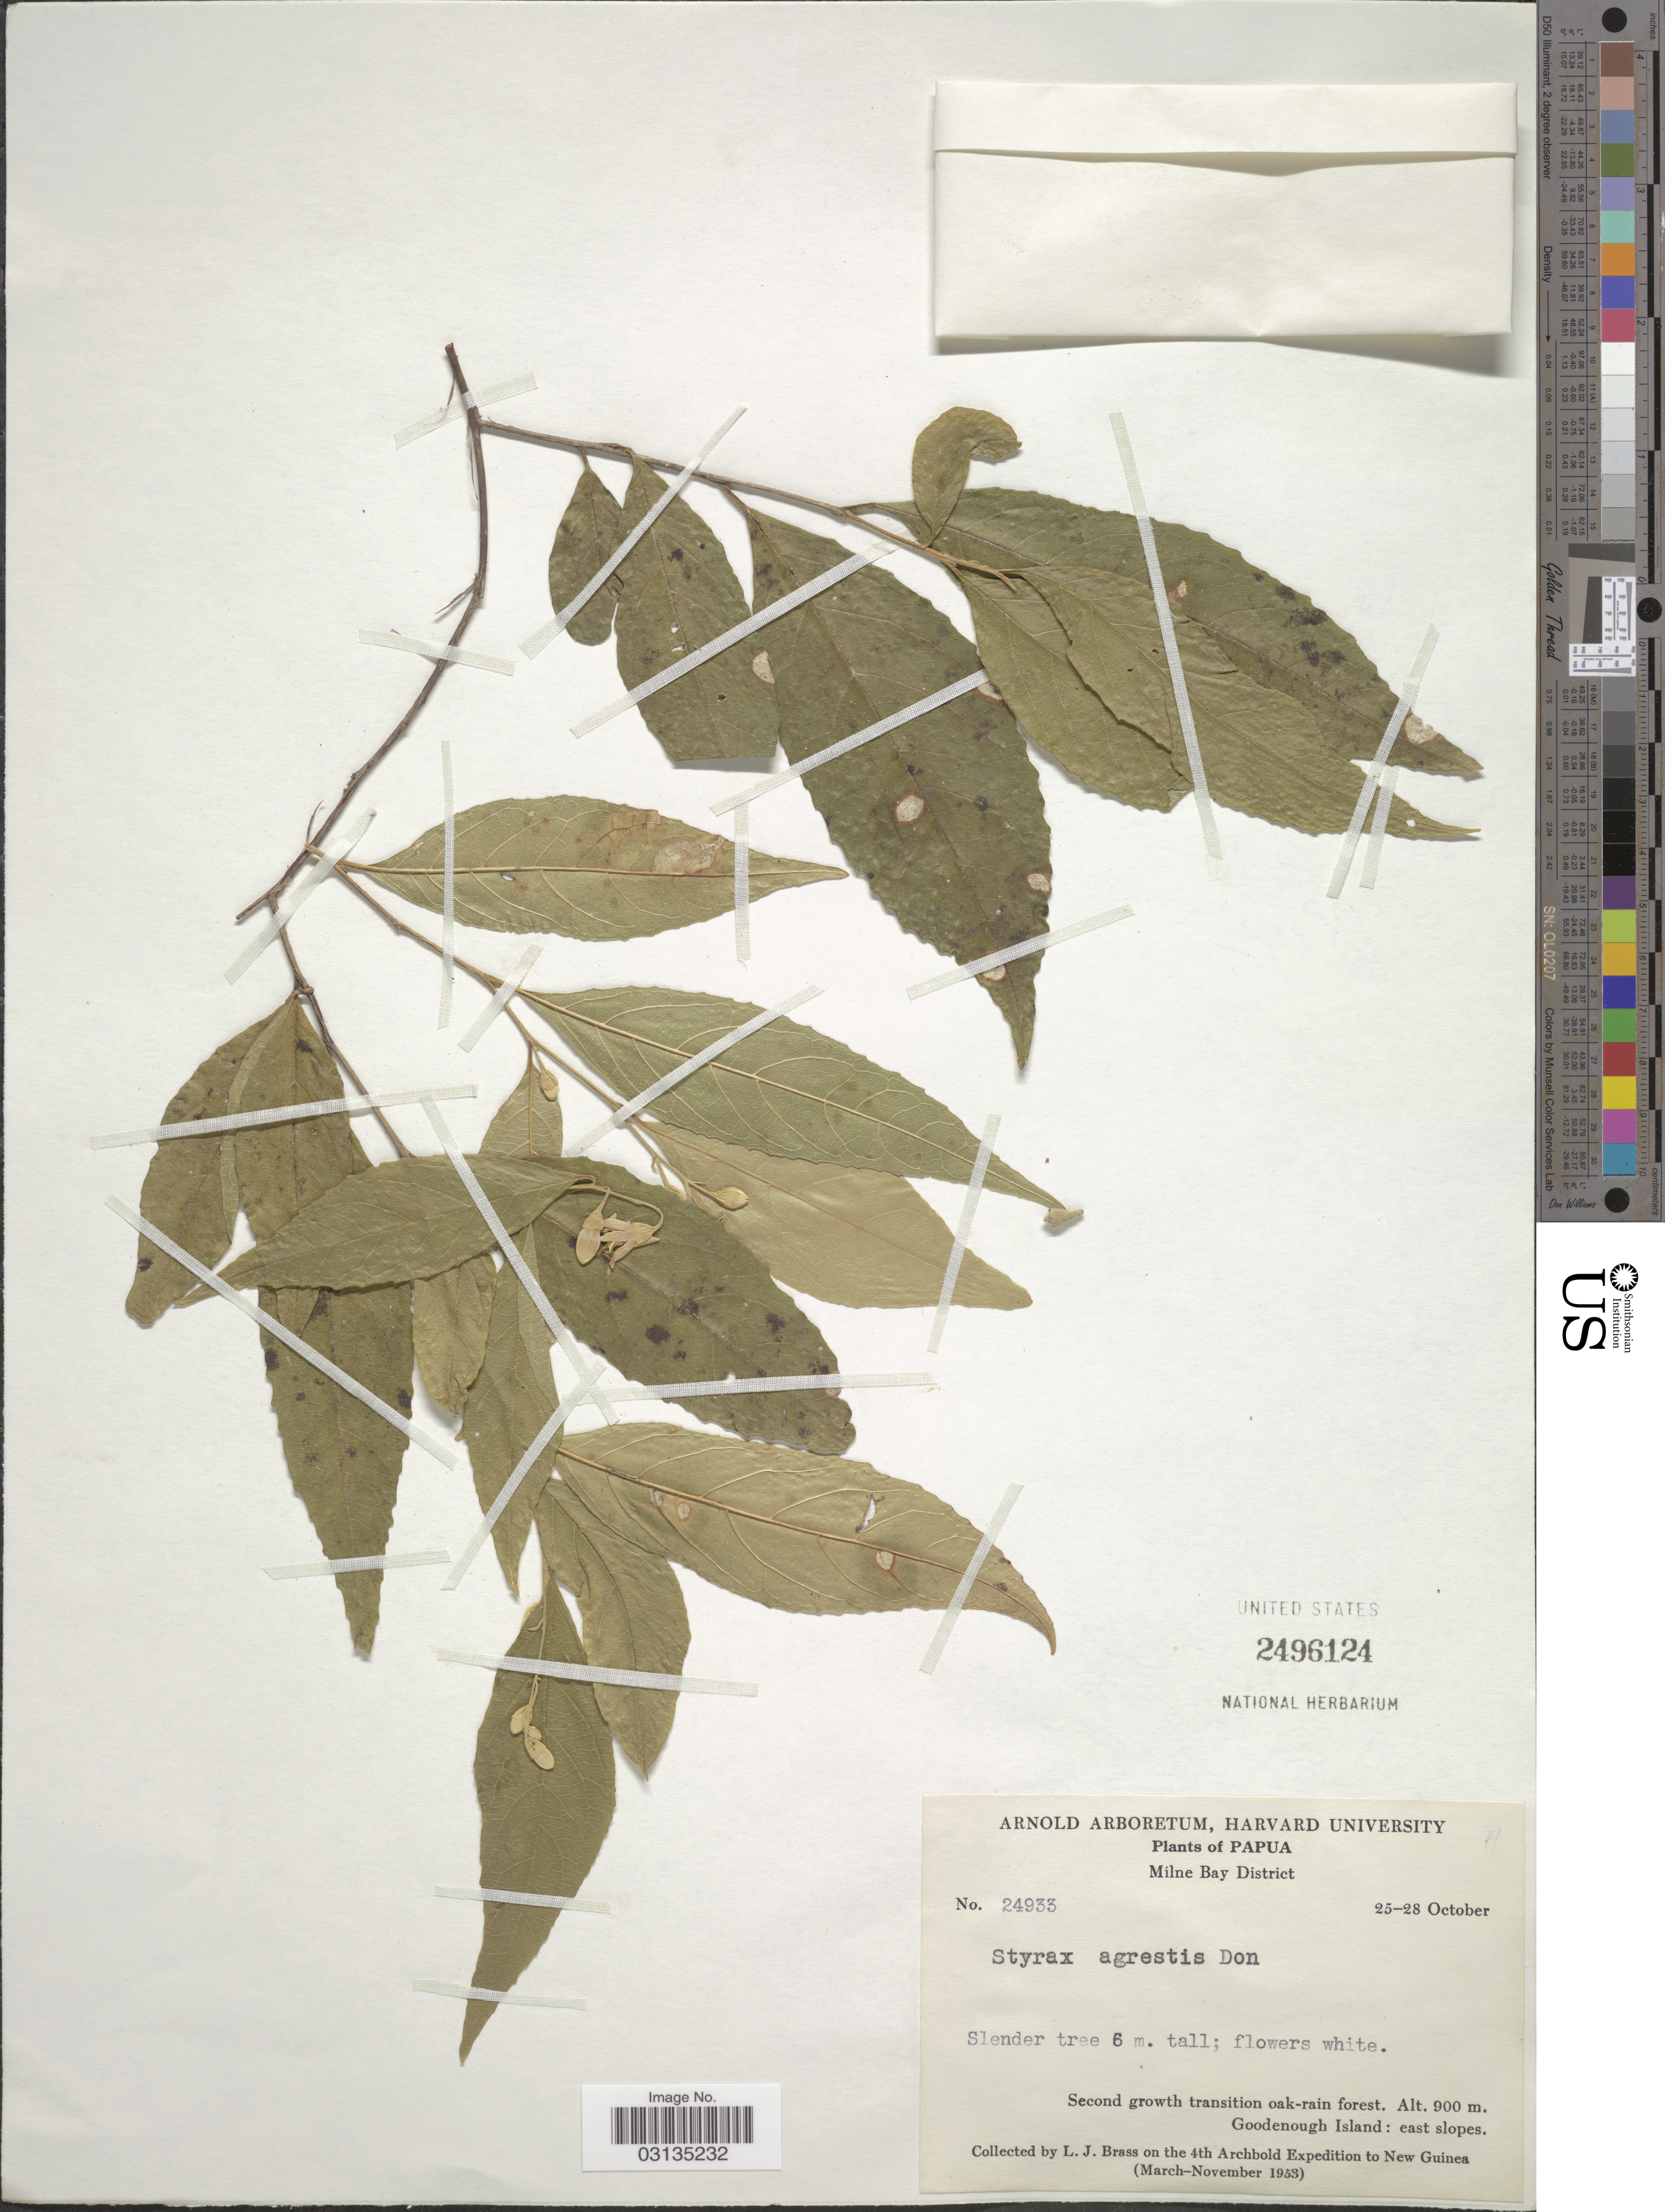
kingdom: Plantae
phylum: Tracheophyta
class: Magnoliopsida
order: Ericales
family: Styracaceae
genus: Styrax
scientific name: Styrax agrestis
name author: (Lour.) G. Don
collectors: L. J. Brass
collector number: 24933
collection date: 1953-10-25/1953-10-28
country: Papua New Guinea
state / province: Milne Bay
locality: Papua, Milne Bay District, Goodenough Island: east slopes. New Guinea.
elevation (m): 900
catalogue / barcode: US 2496124